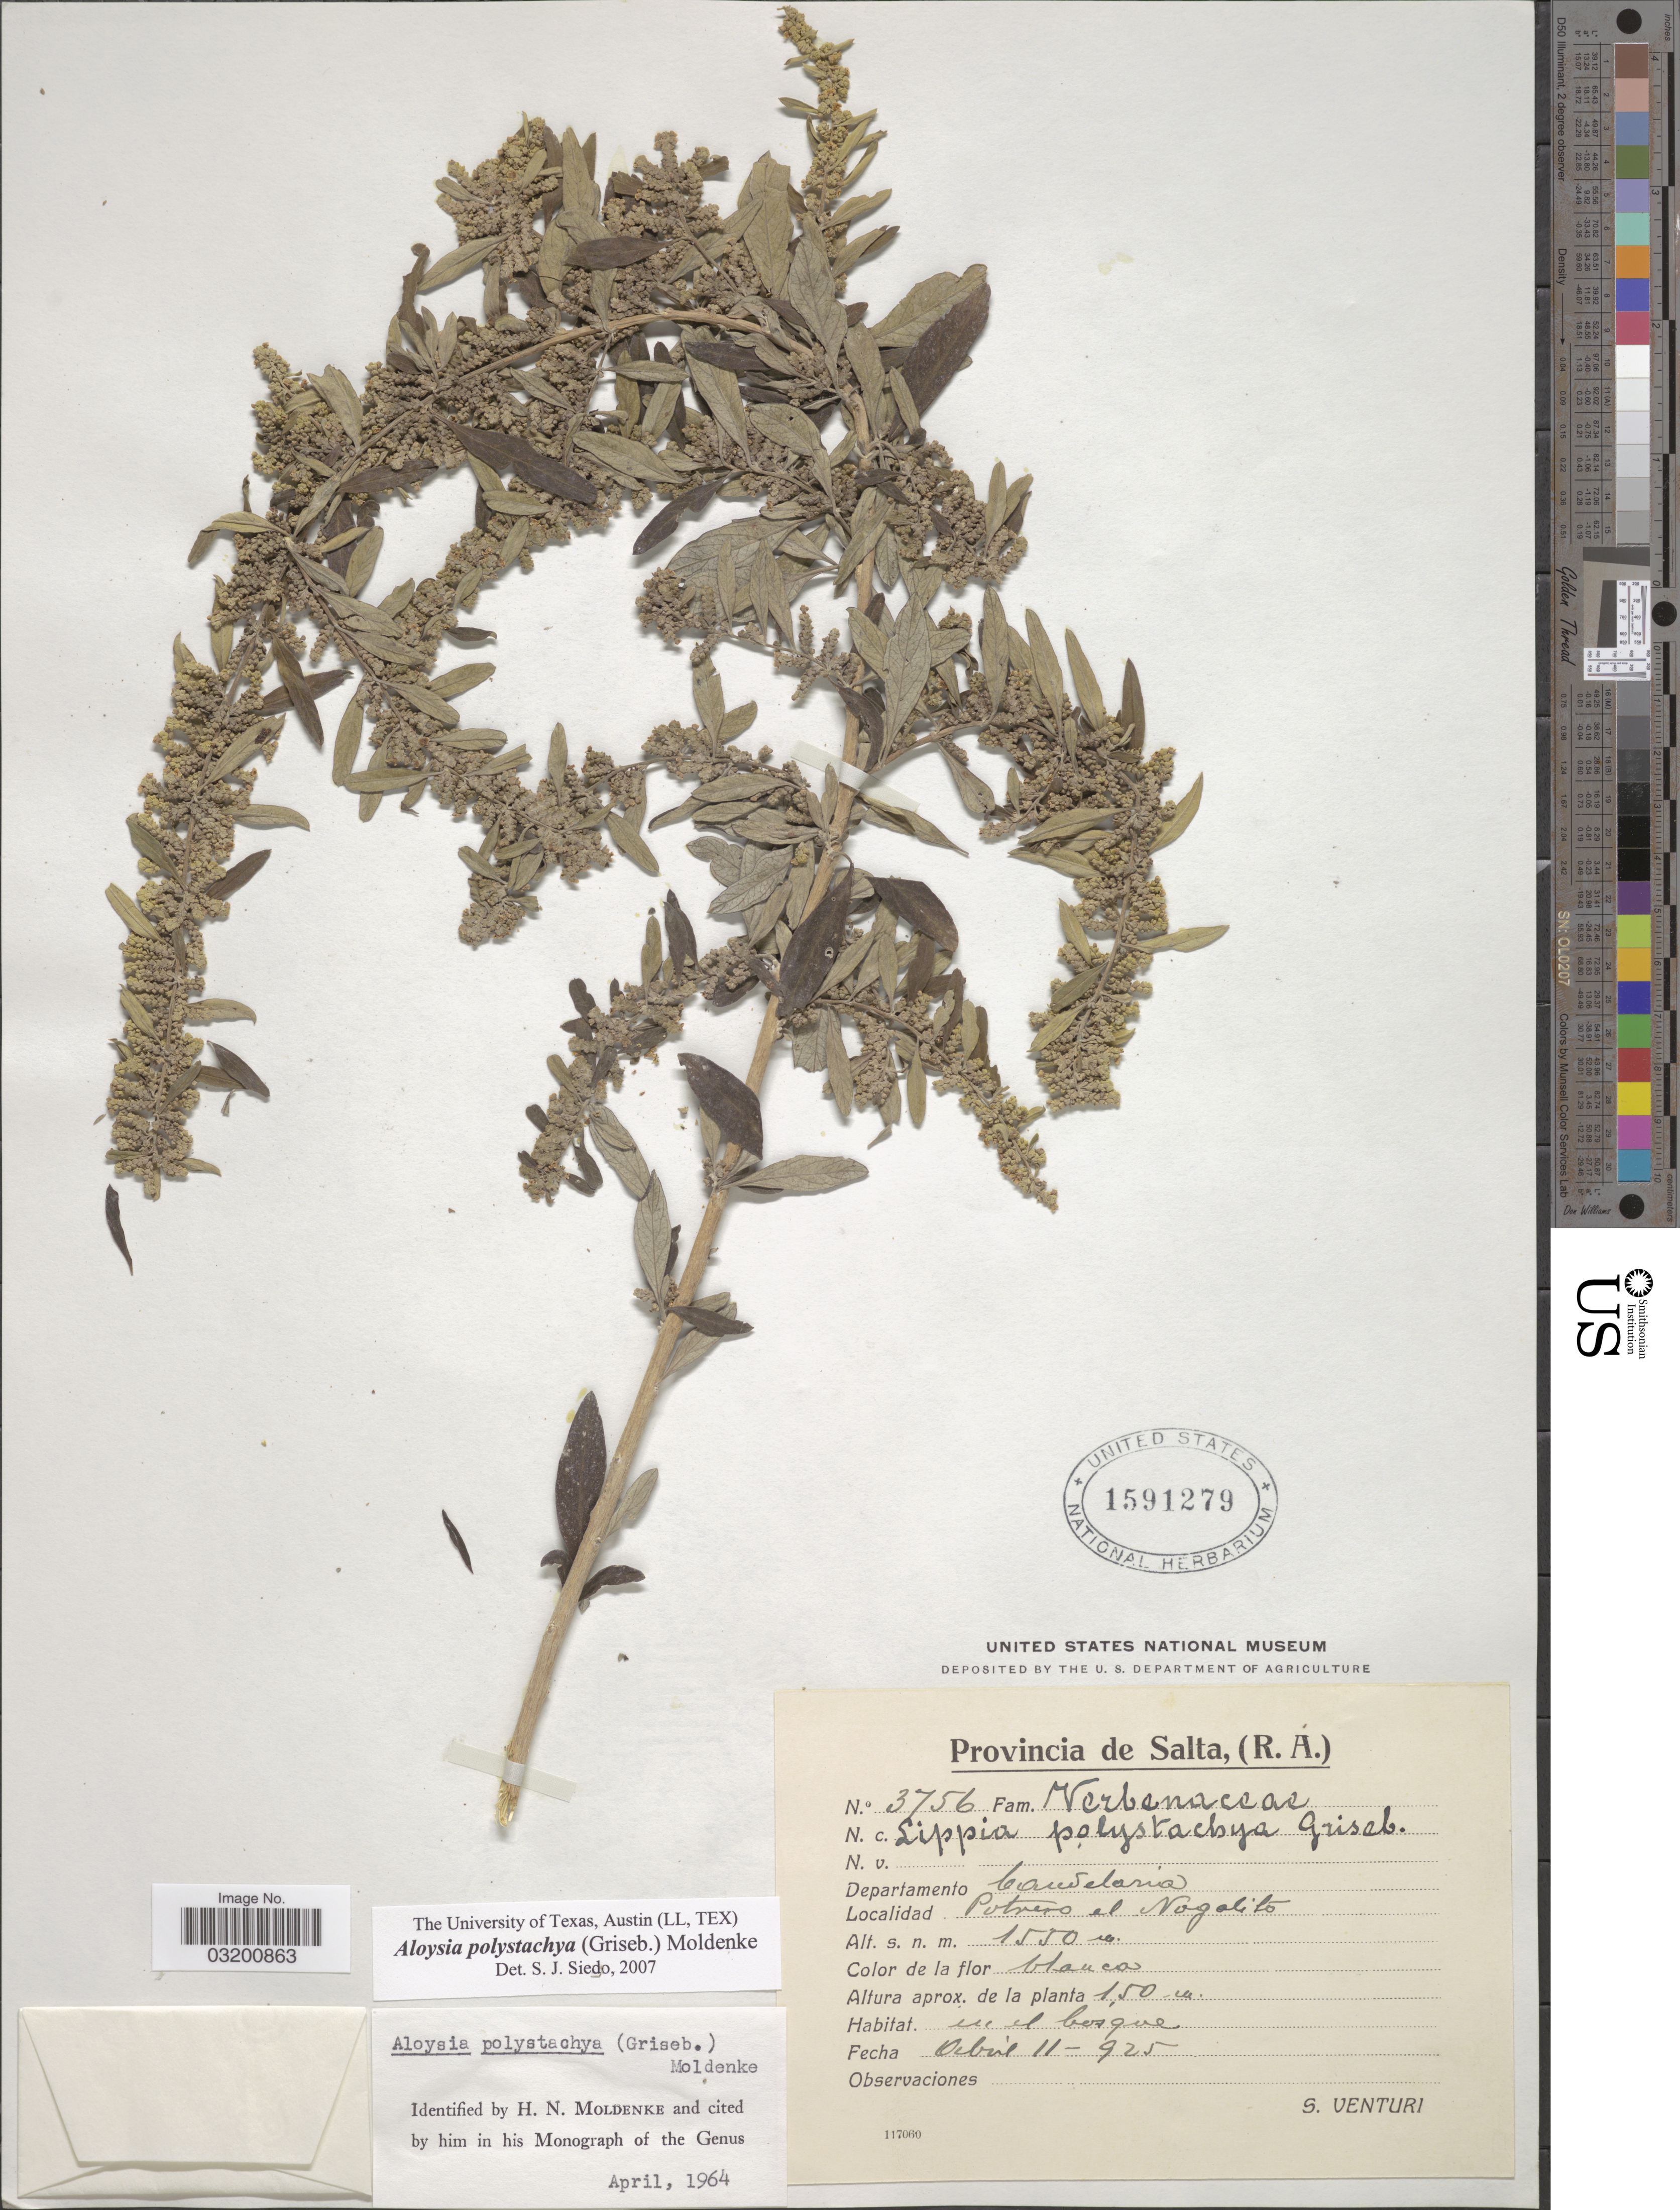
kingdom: Plantae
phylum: Tracheophyta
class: Magnoliopsida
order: Lamiales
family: Verbenaceae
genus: Aloysia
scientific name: Aloysia polystachya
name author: (Griseb.) Moldenke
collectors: S. Venturi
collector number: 3756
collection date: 1925-04-11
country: Argentina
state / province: Salta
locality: Departamento Candelaria, Potrero el Nogalito.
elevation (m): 1550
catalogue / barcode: US 1591279